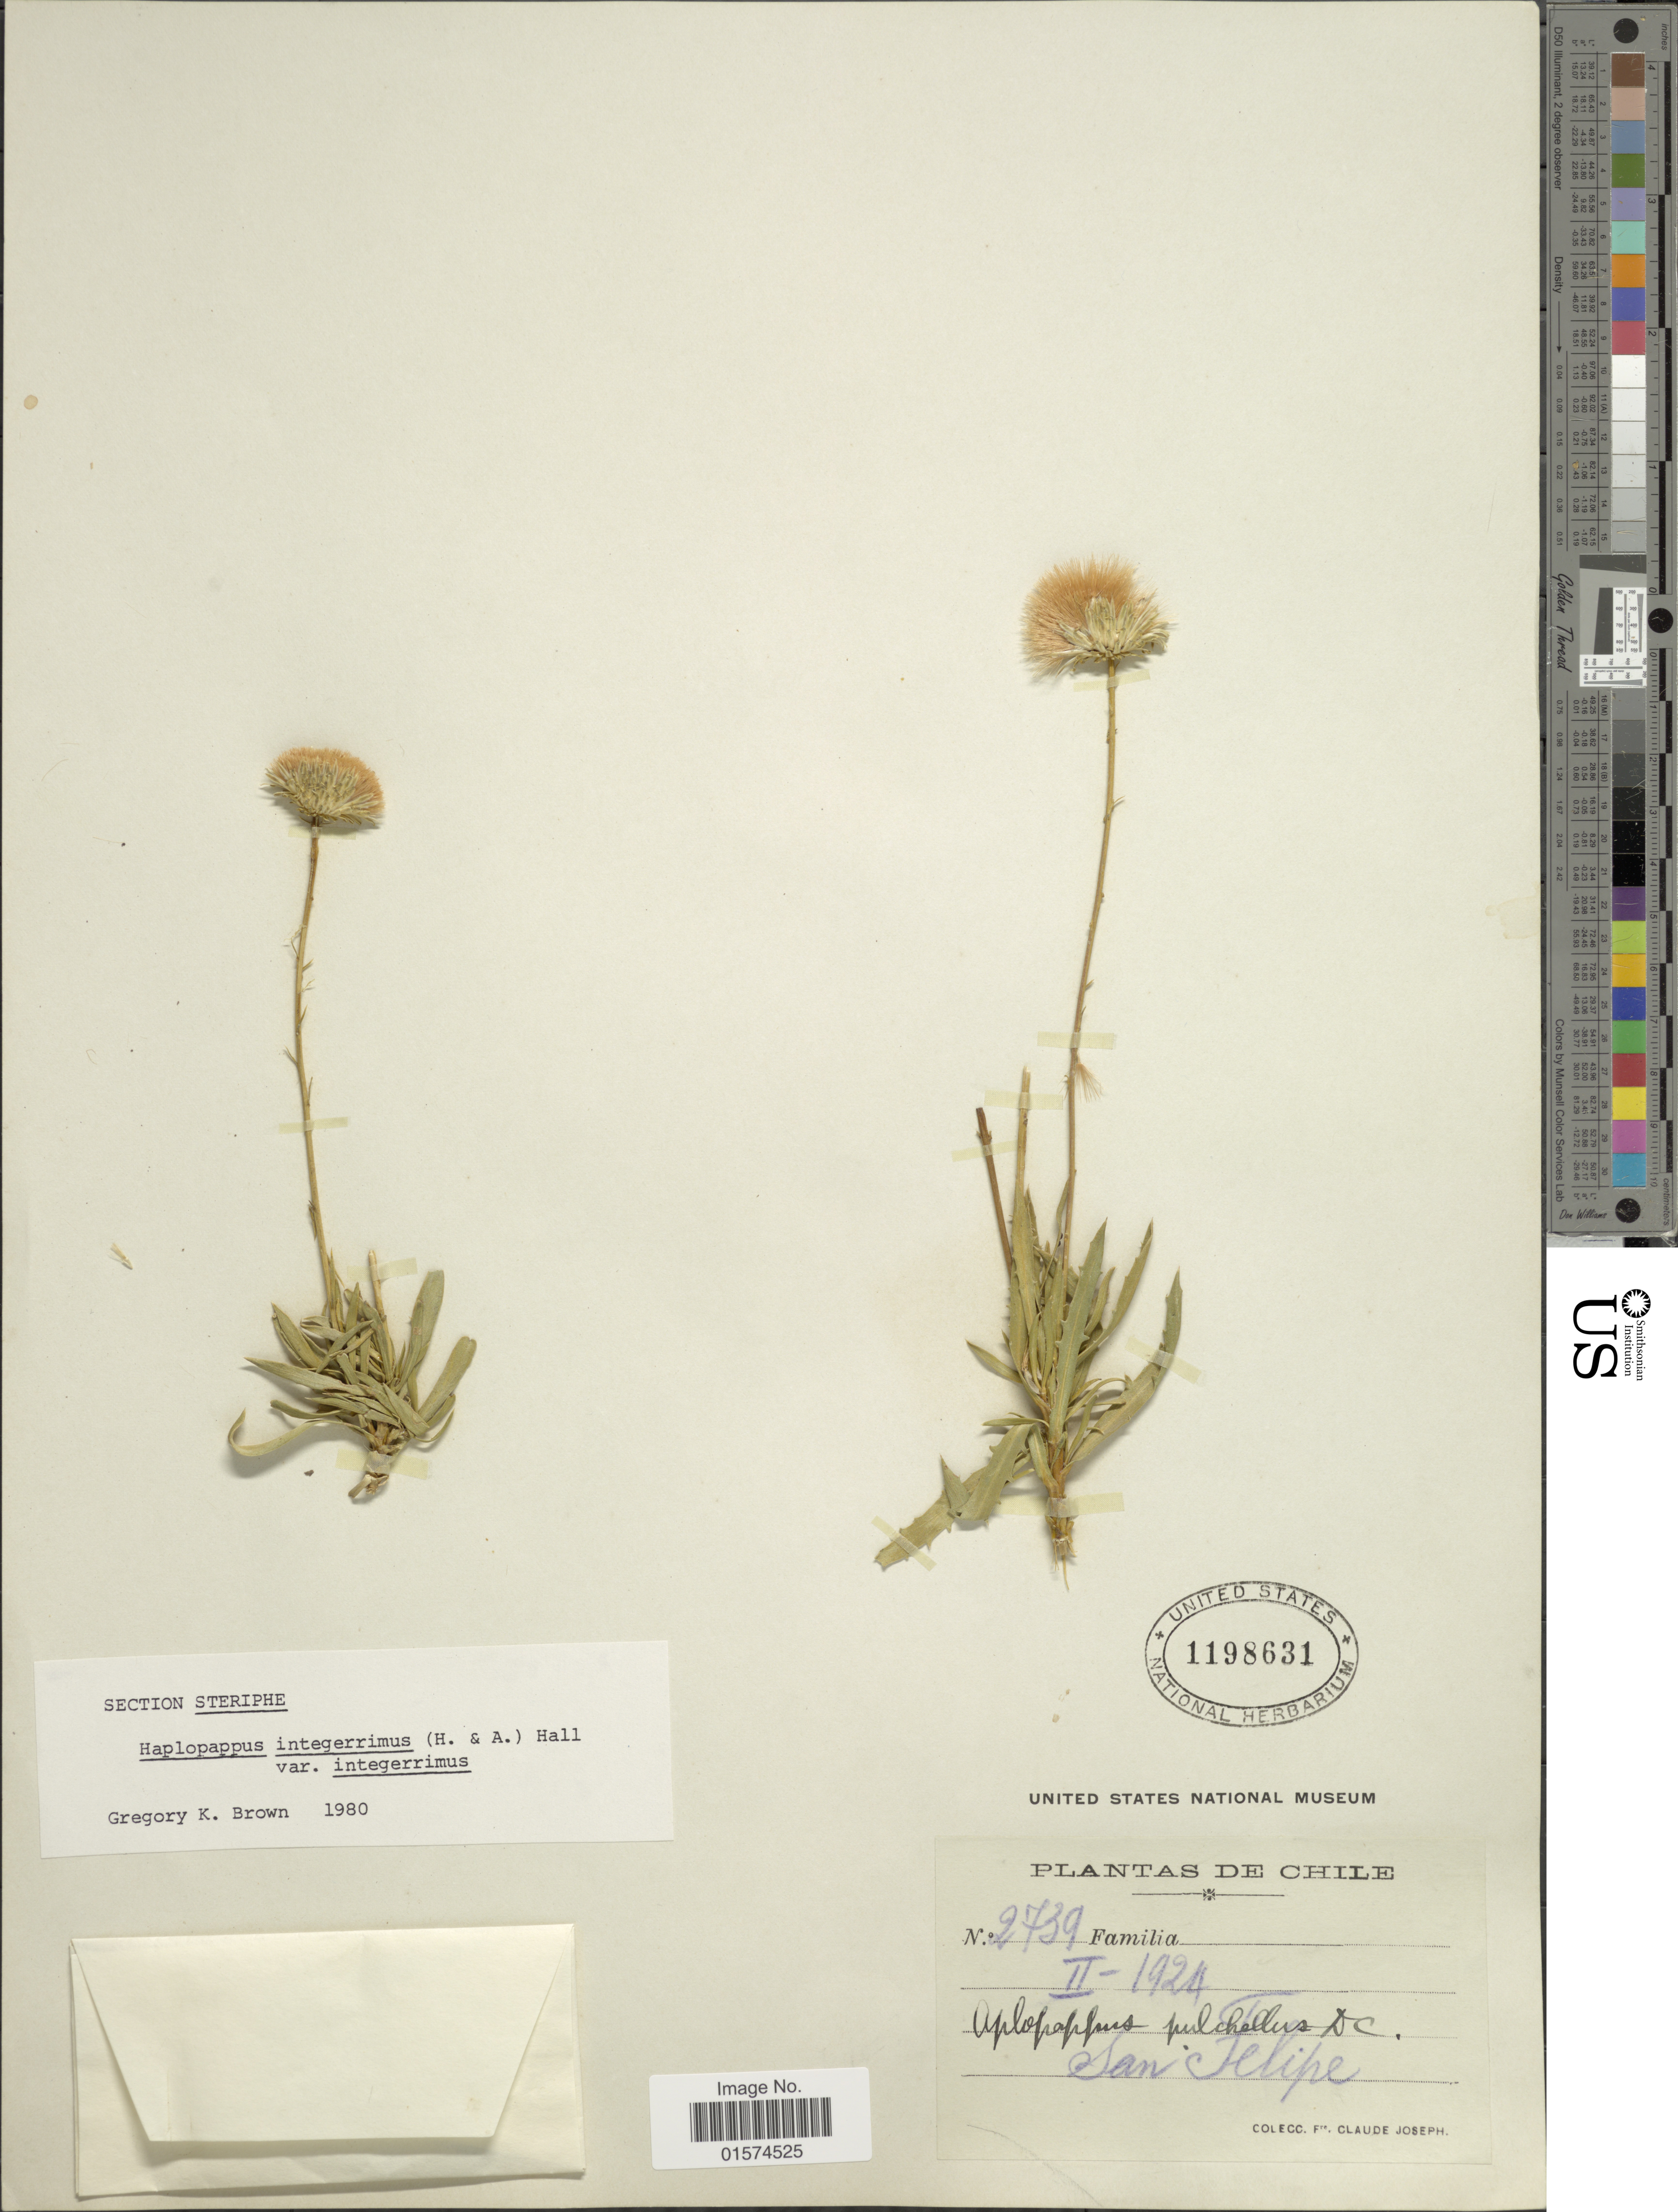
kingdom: Plantae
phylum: Tracheophyta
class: Magnoliopsida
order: Asterales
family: Asteraceae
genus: Haplopappus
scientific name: Haplopappus integerrimus var. integerrimus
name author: (Hook. & Arn.) H.C. Hall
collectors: Frere Claude Joseph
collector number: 2739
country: Chile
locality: San Felipe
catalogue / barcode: US 1198631